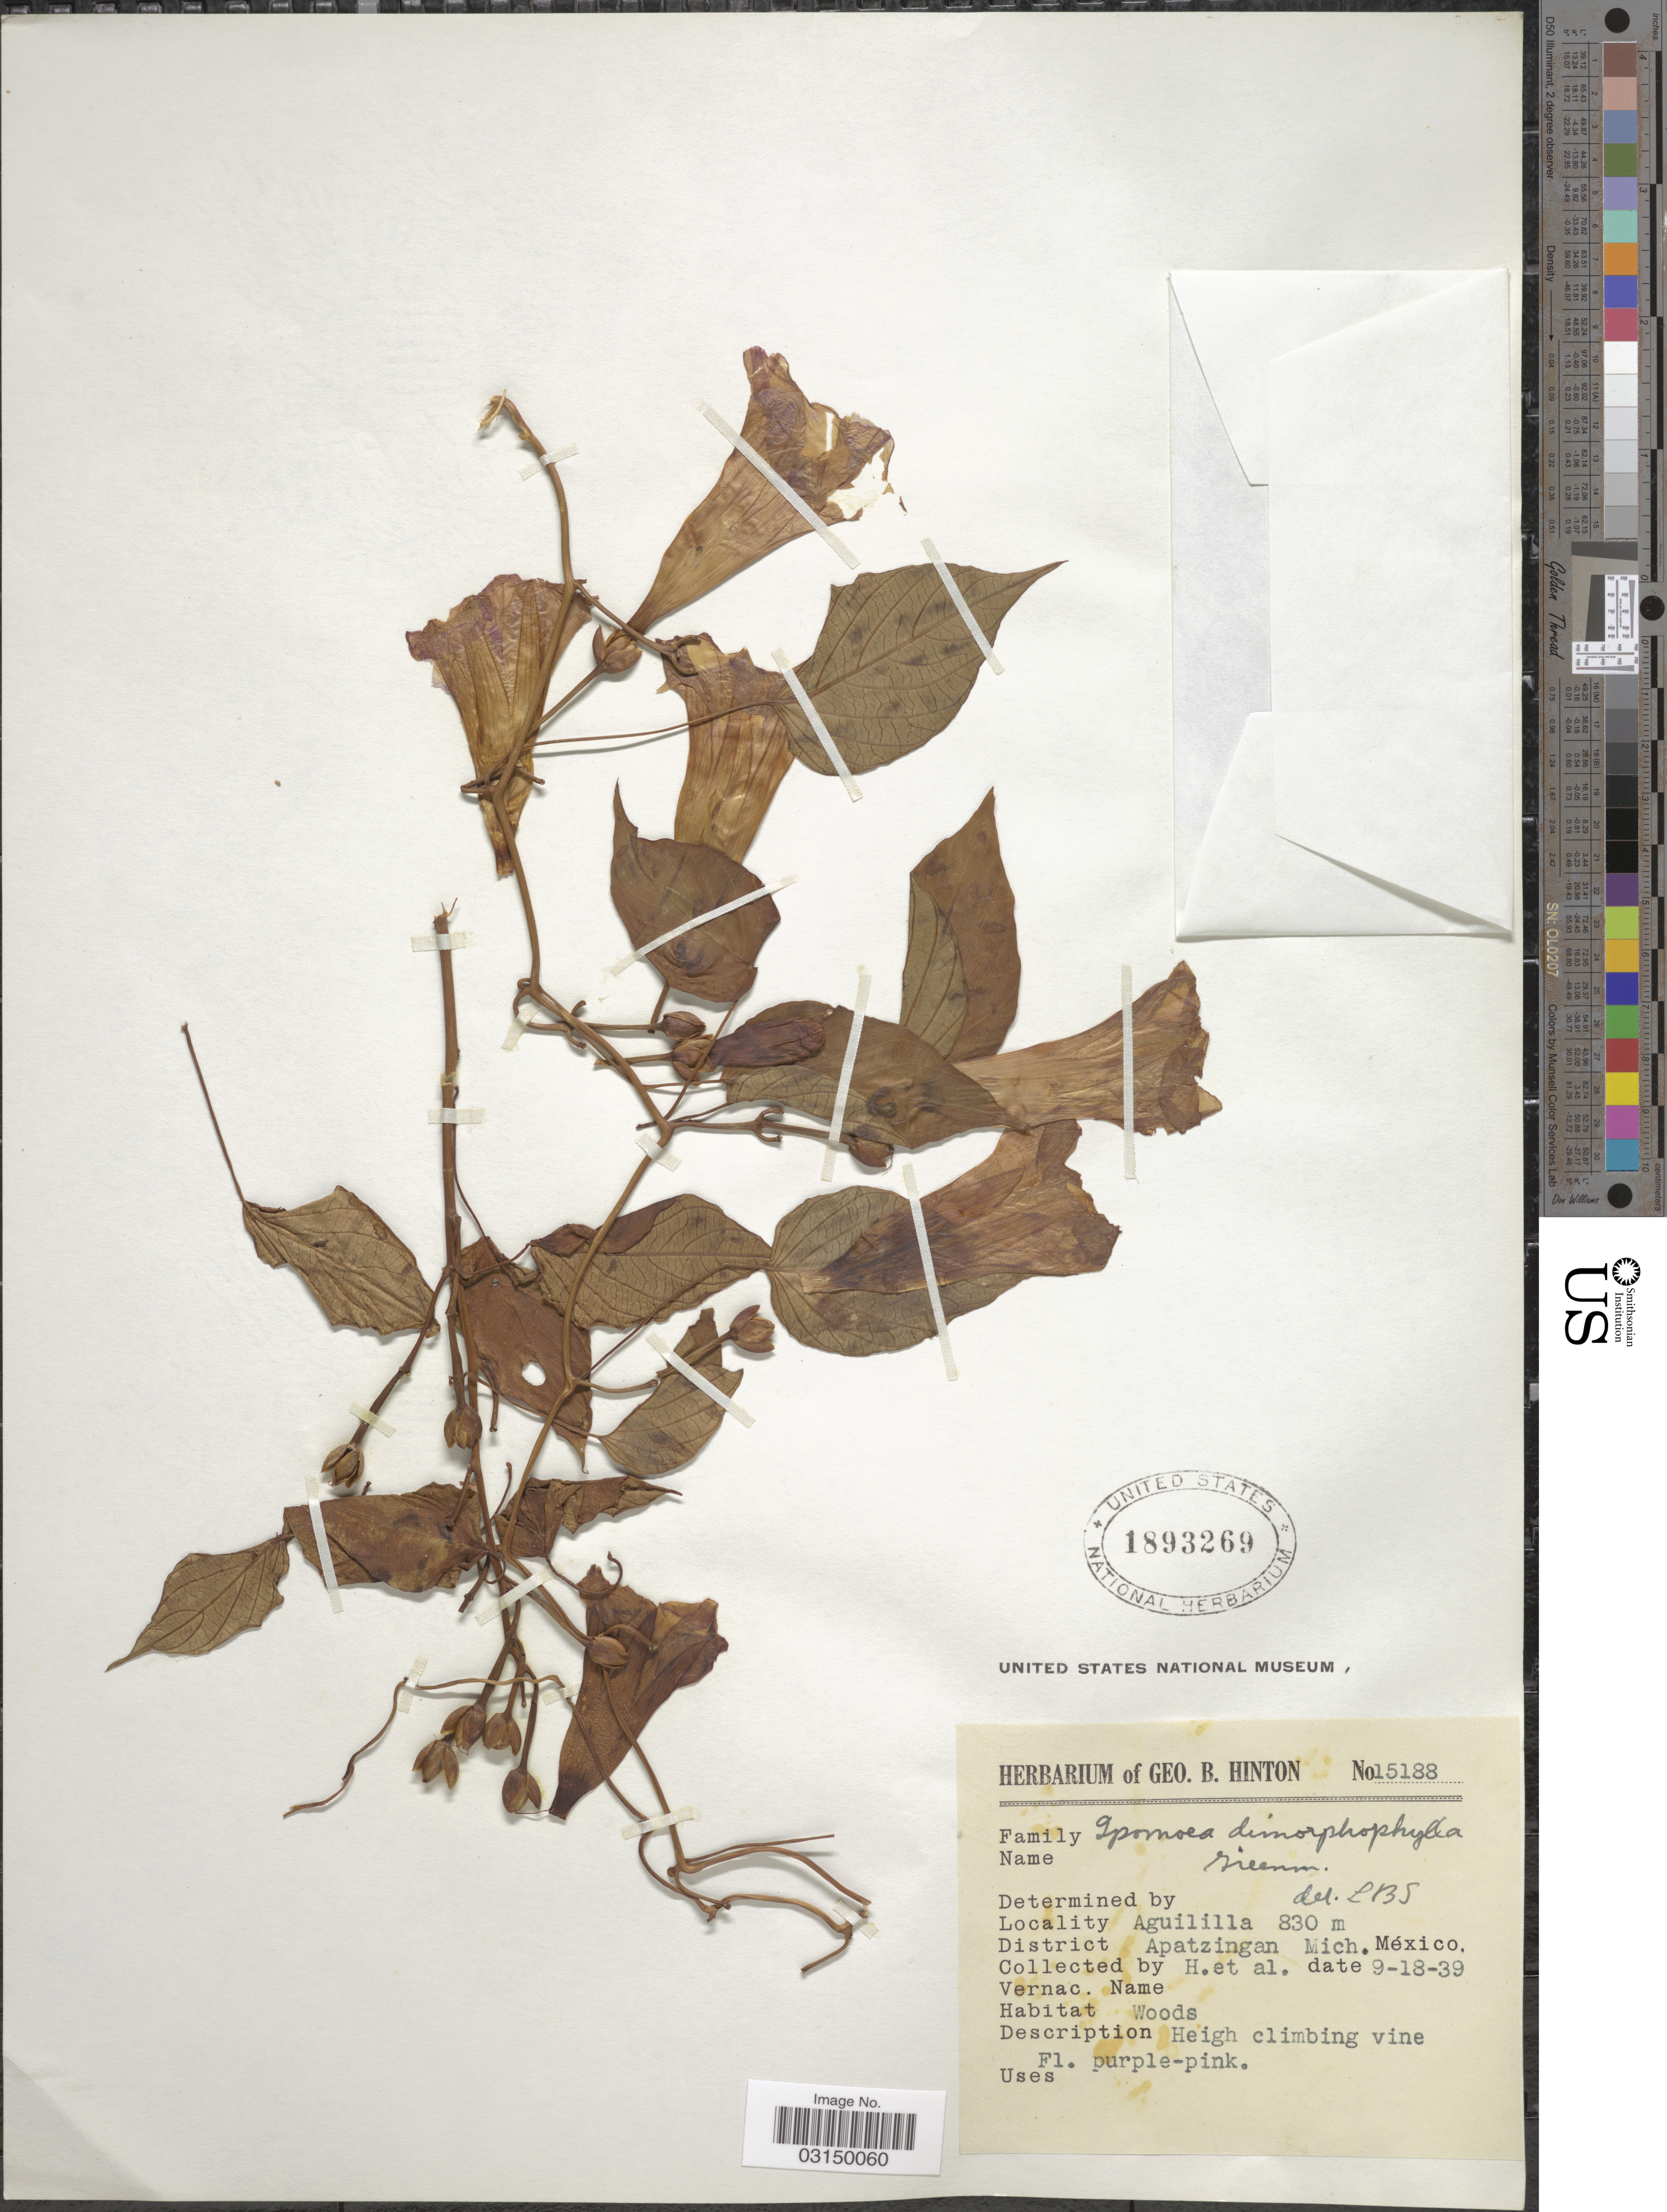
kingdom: Plantae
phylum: Tracheophyta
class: Magnoliopsida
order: Solanales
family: Convolvulaceae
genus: Ipomoea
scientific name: Ipomoea dimorphophylla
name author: Greenm.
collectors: G. B. Hinton & et al.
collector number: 15188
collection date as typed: Transcribed d/m/y: 18/9/39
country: Mexico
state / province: Michoacán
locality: Aguililla, District Apatzingan.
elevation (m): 830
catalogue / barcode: US 1893269